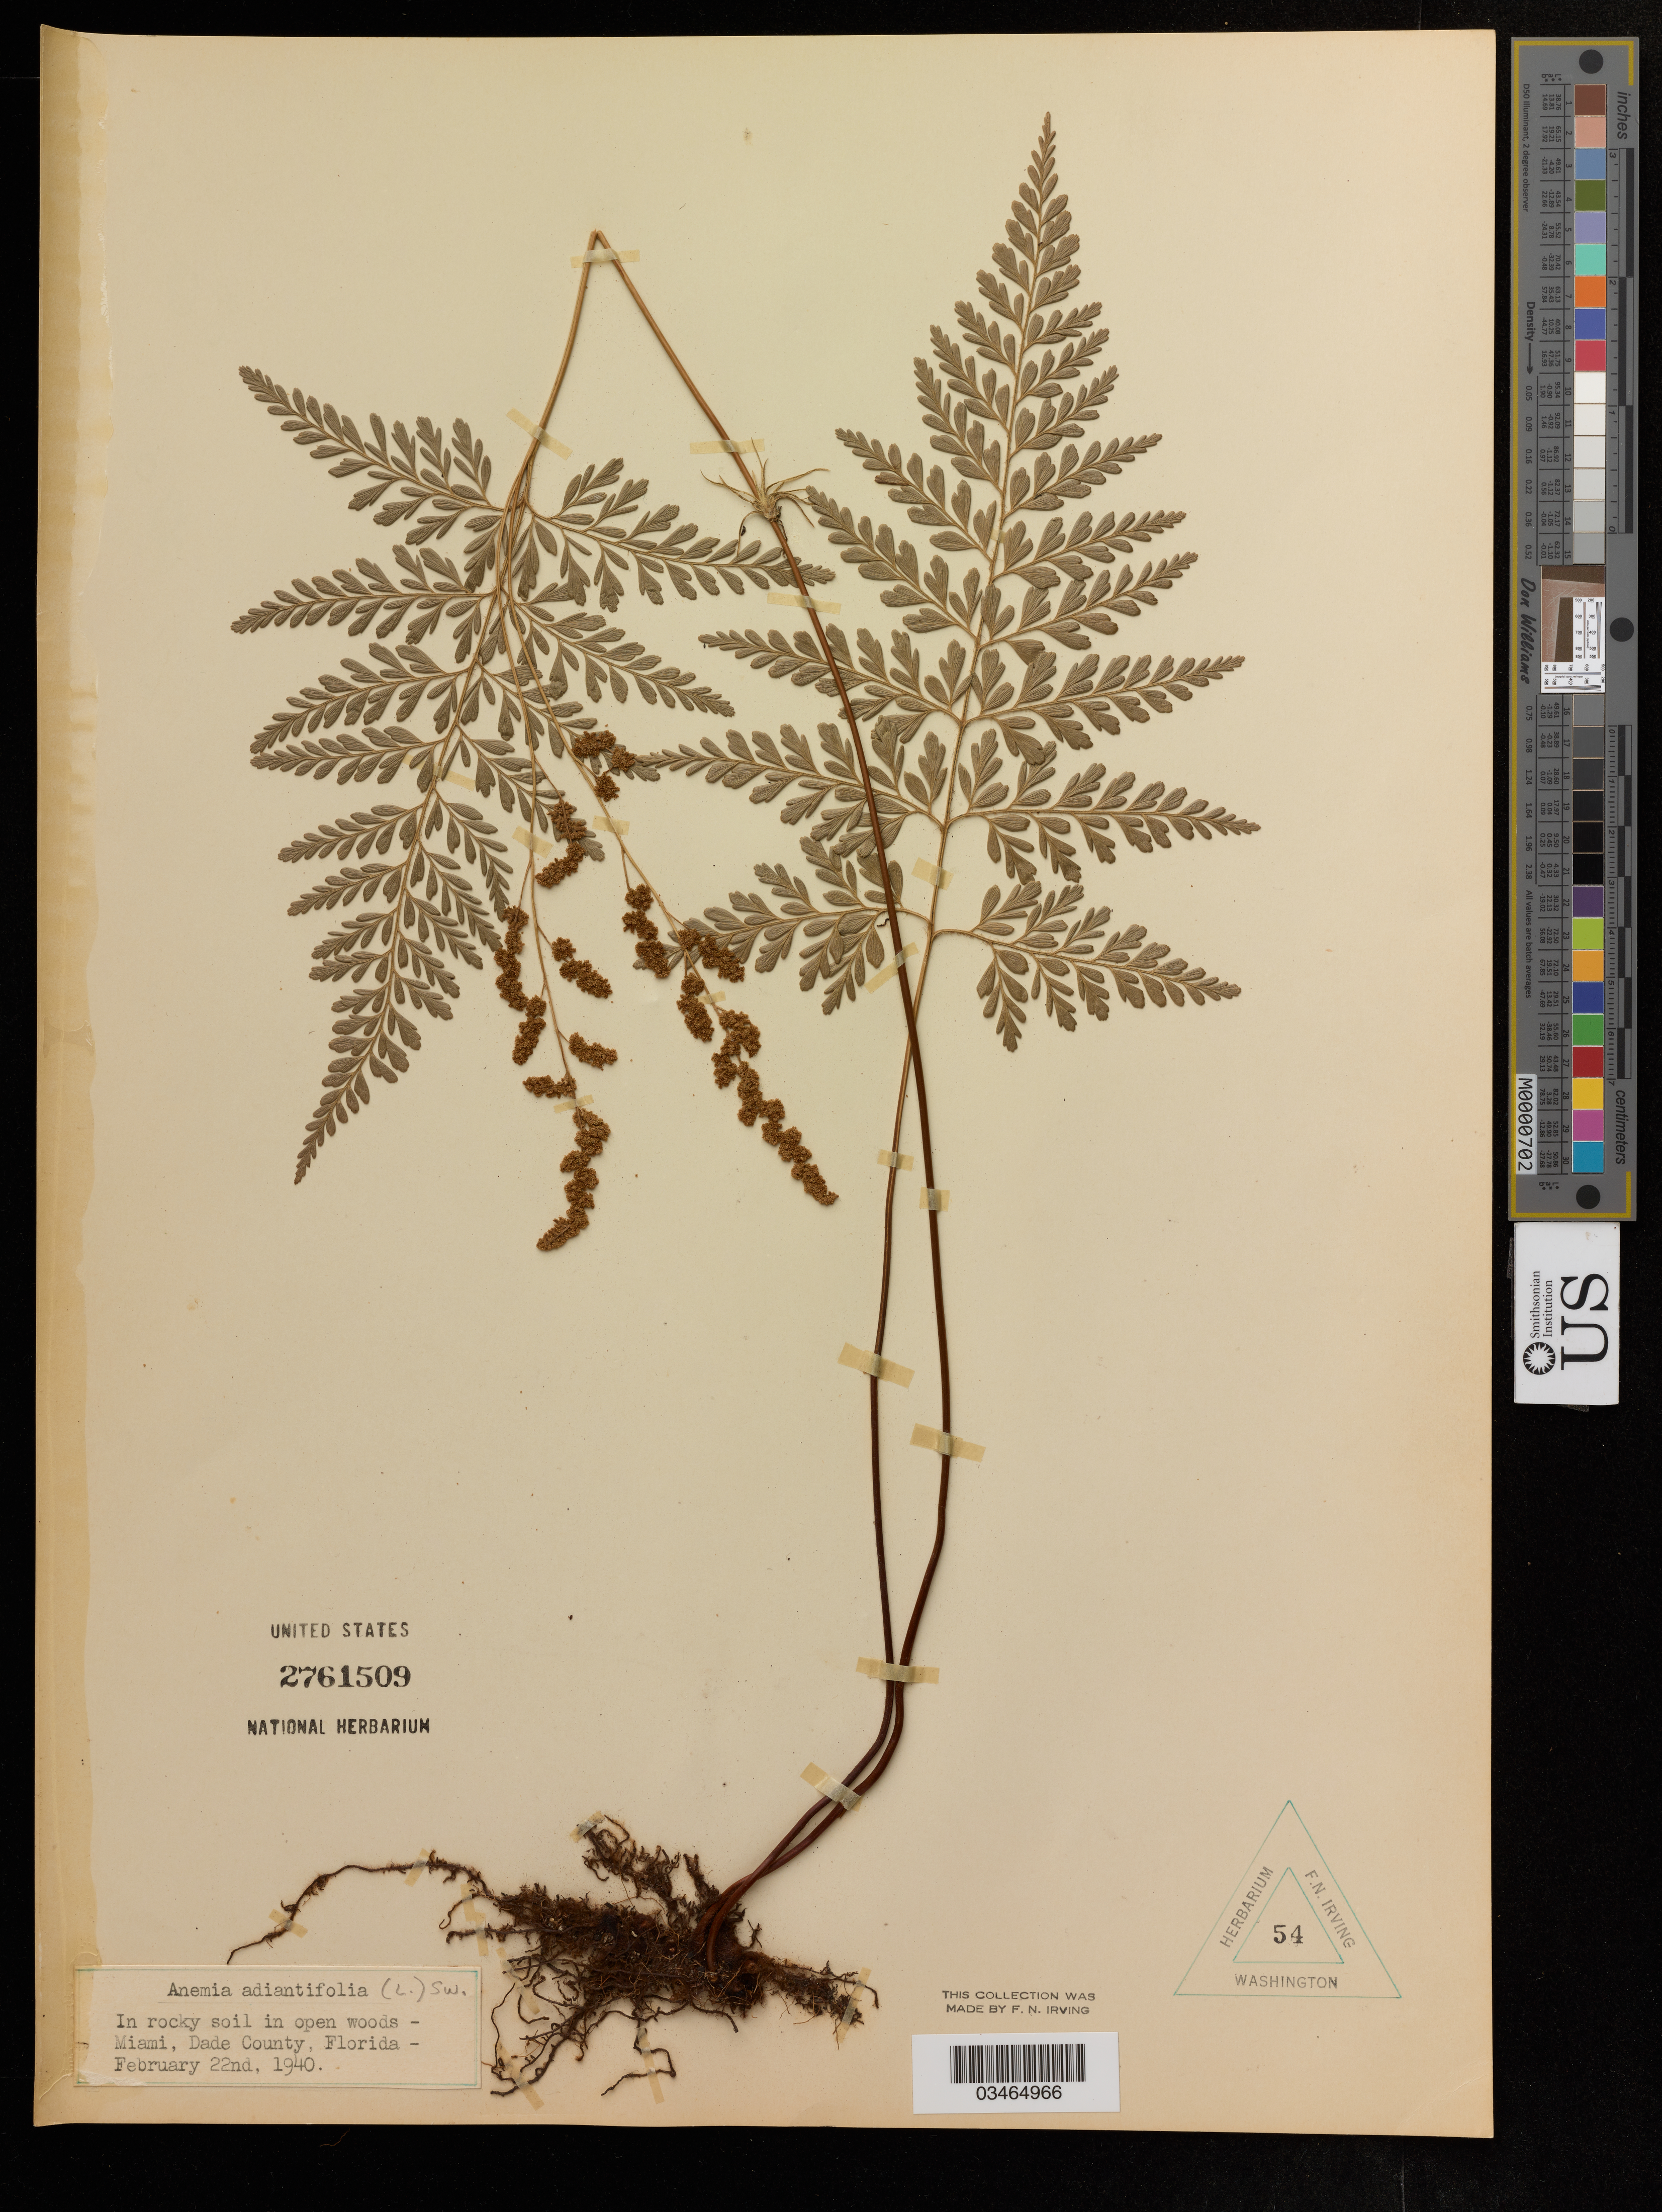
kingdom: Plantae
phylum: Tracheophyta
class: Polypodiopsida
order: Schizaeales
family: Anemiaceae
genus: Anemia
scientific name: Anemia adiantifolia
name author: (L.) Sw.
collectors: F. Irving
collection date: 1940-02-22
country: United States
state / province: Florida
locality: Miami, Dade County.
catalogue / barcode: US 2761509